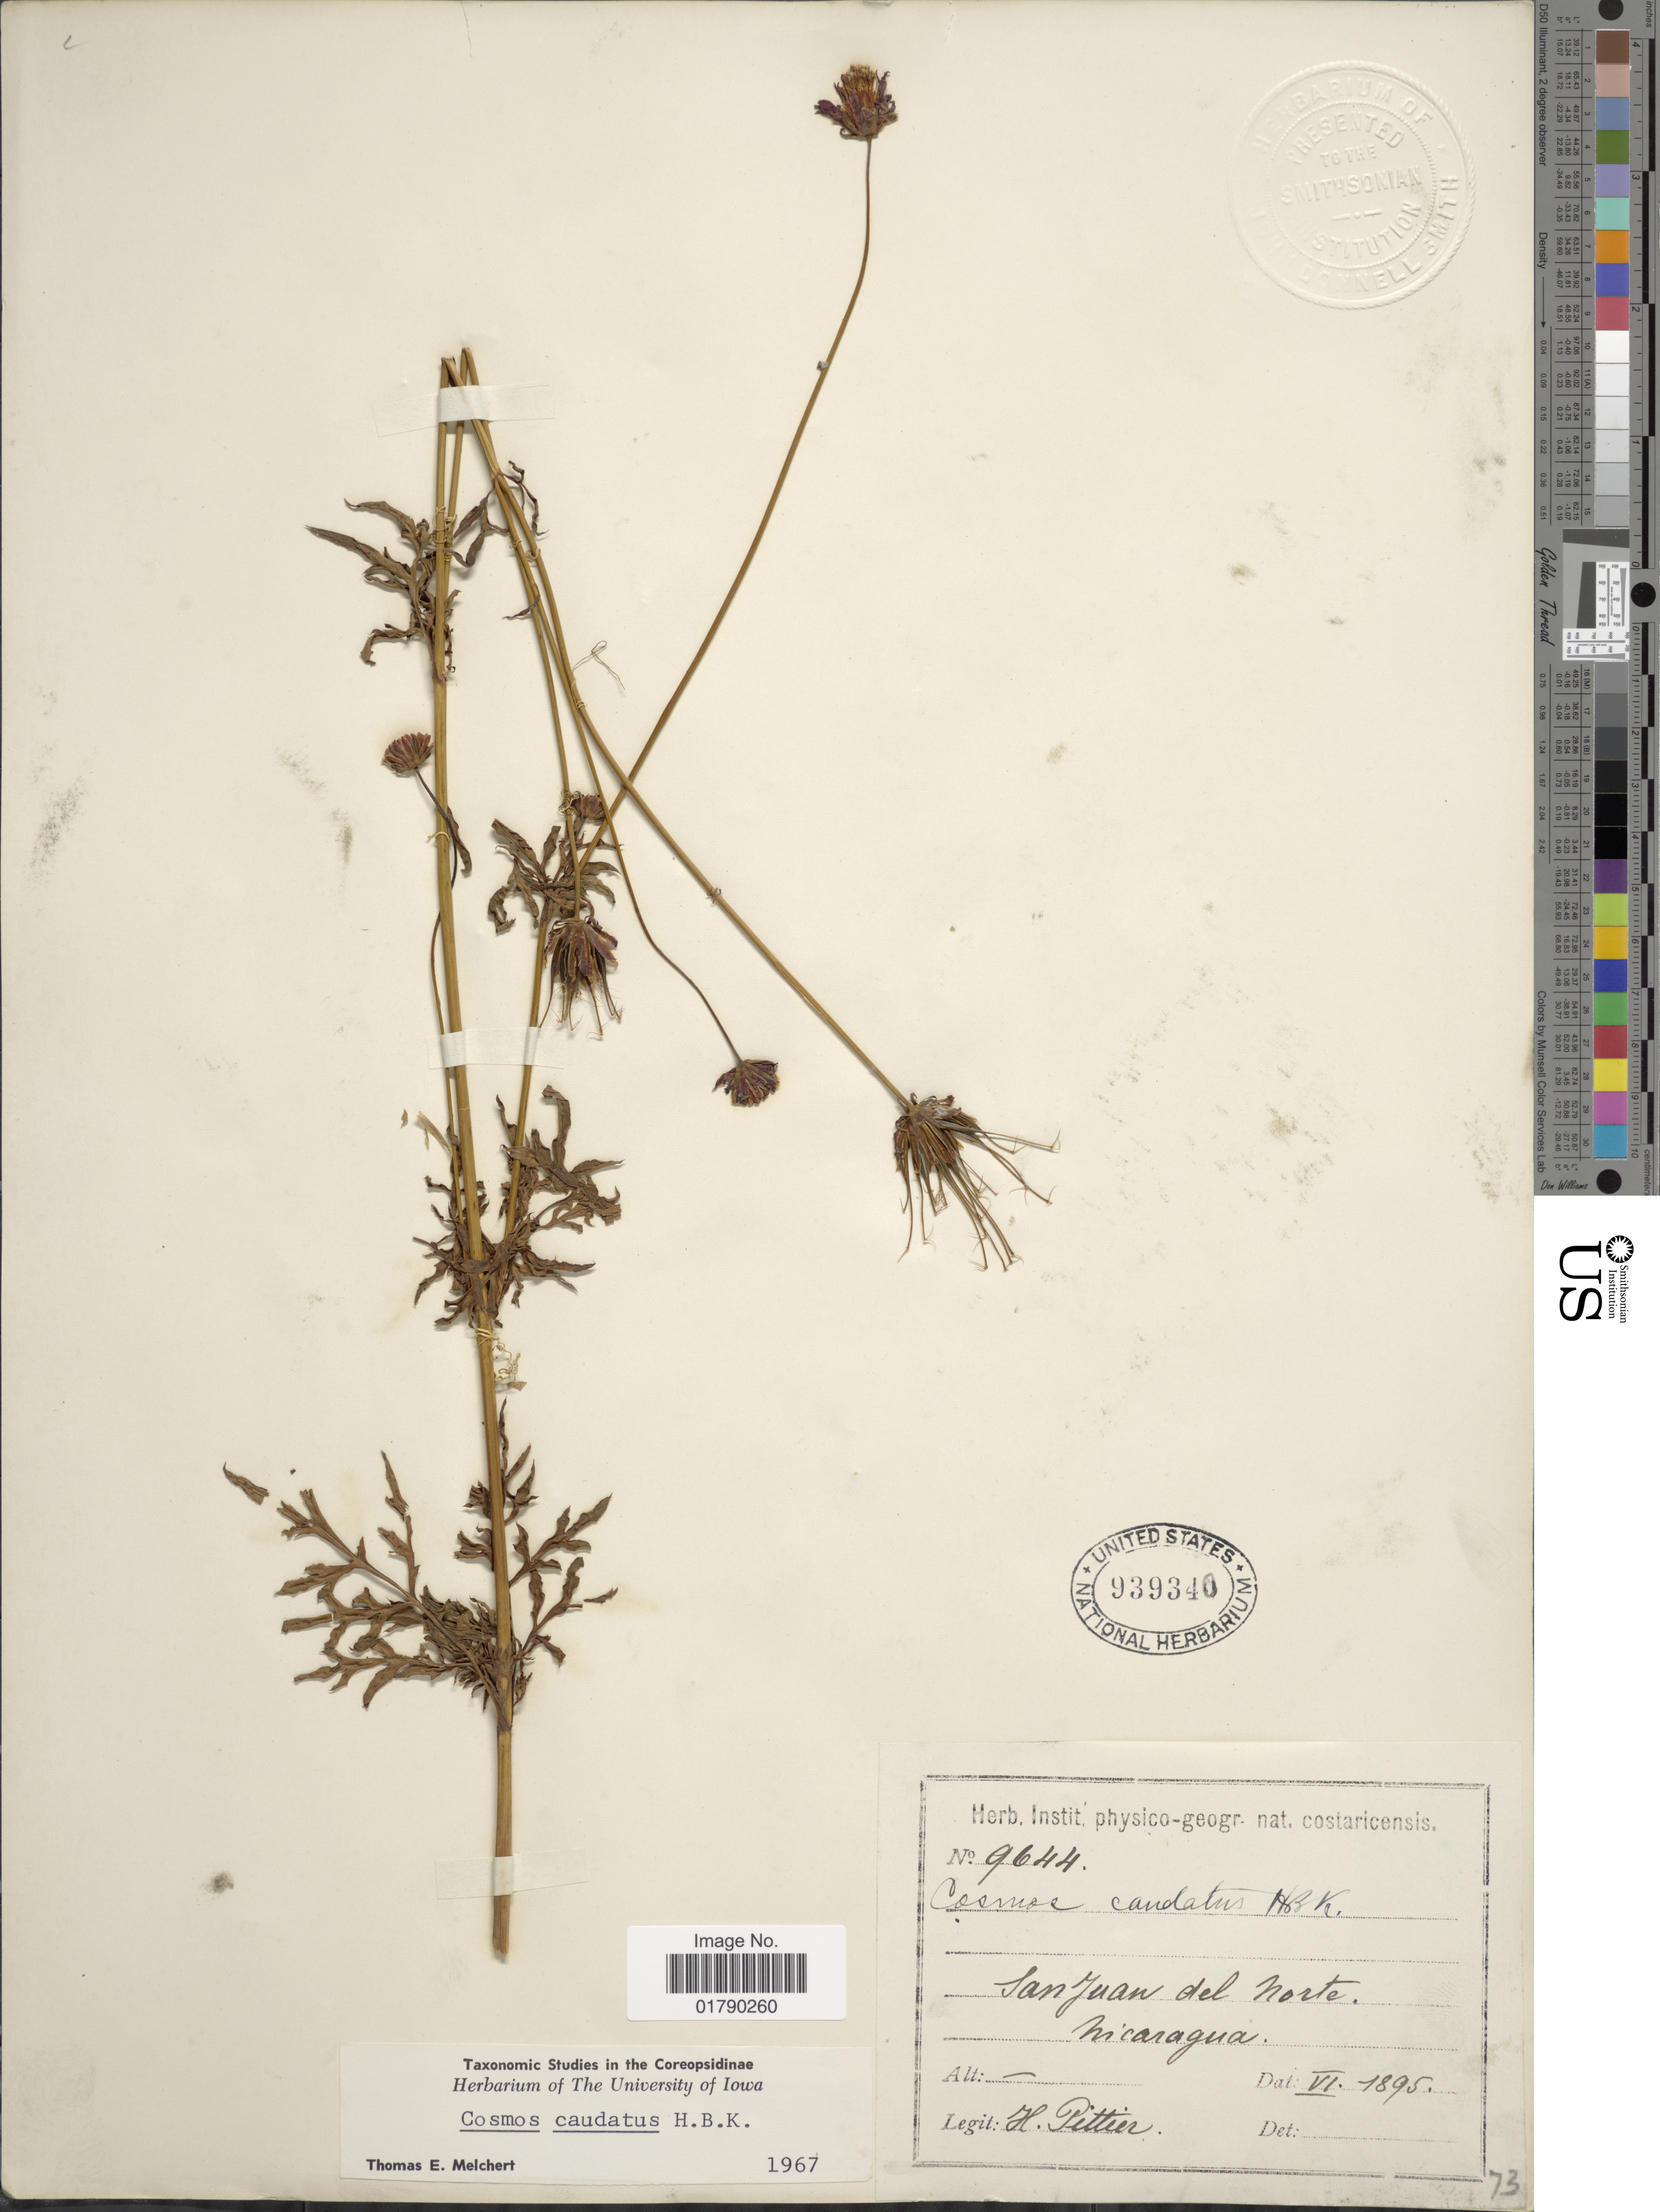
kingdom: Plantae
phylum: Tracheophyta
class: Magnoliopsida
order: Asterales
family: Asteraceae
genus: Cosmos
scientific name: Cosmos caudatus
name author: Kunth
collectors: H. F. Pittier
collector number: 9644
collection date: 1895-06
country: Nicaragua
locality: San Juan del Norte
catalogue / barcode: US 939340